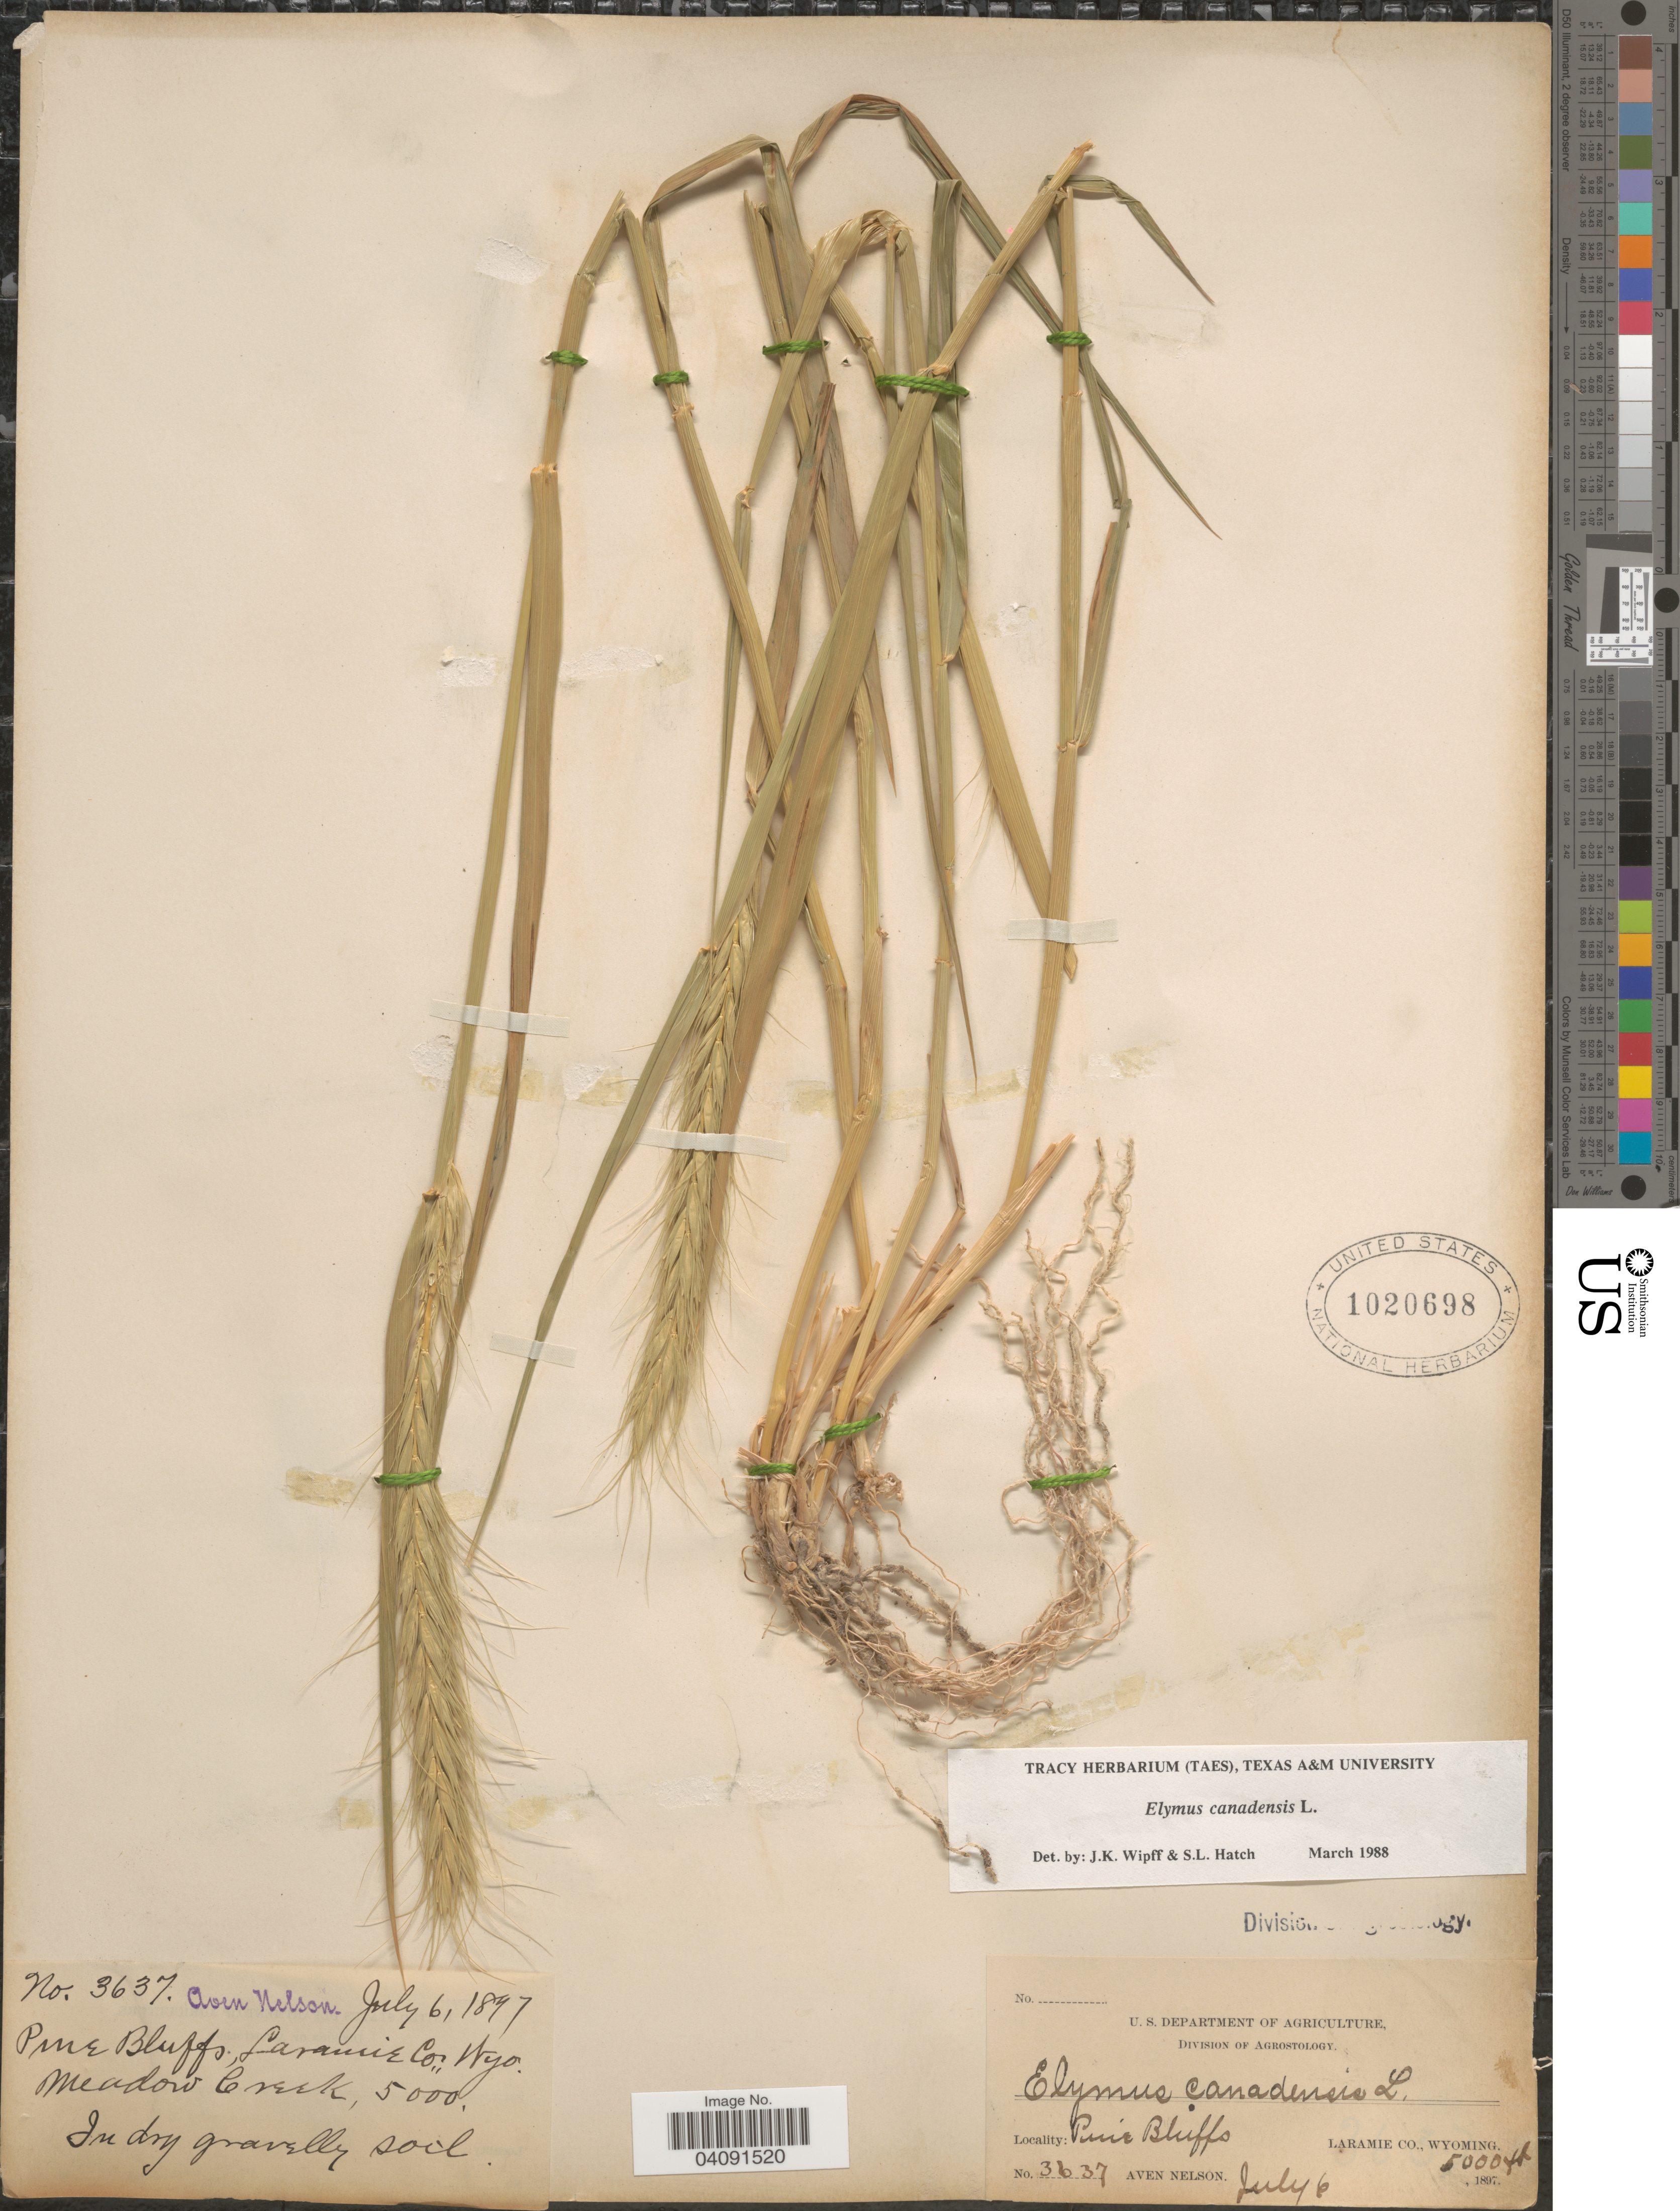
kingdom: Plantae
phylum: Tracheophyta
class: Liliopsida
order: Poales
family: Poaceae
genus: Elymus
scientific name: Elymus canadensis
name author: L.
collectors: A. Nelson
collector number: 3637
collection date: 1897-07-06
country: United States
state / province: Wyoming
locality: Pine Bluffs, Laramie Co. Meadow Creek. In dry gravelly soil.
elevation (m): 1524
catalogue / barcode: US 1020698